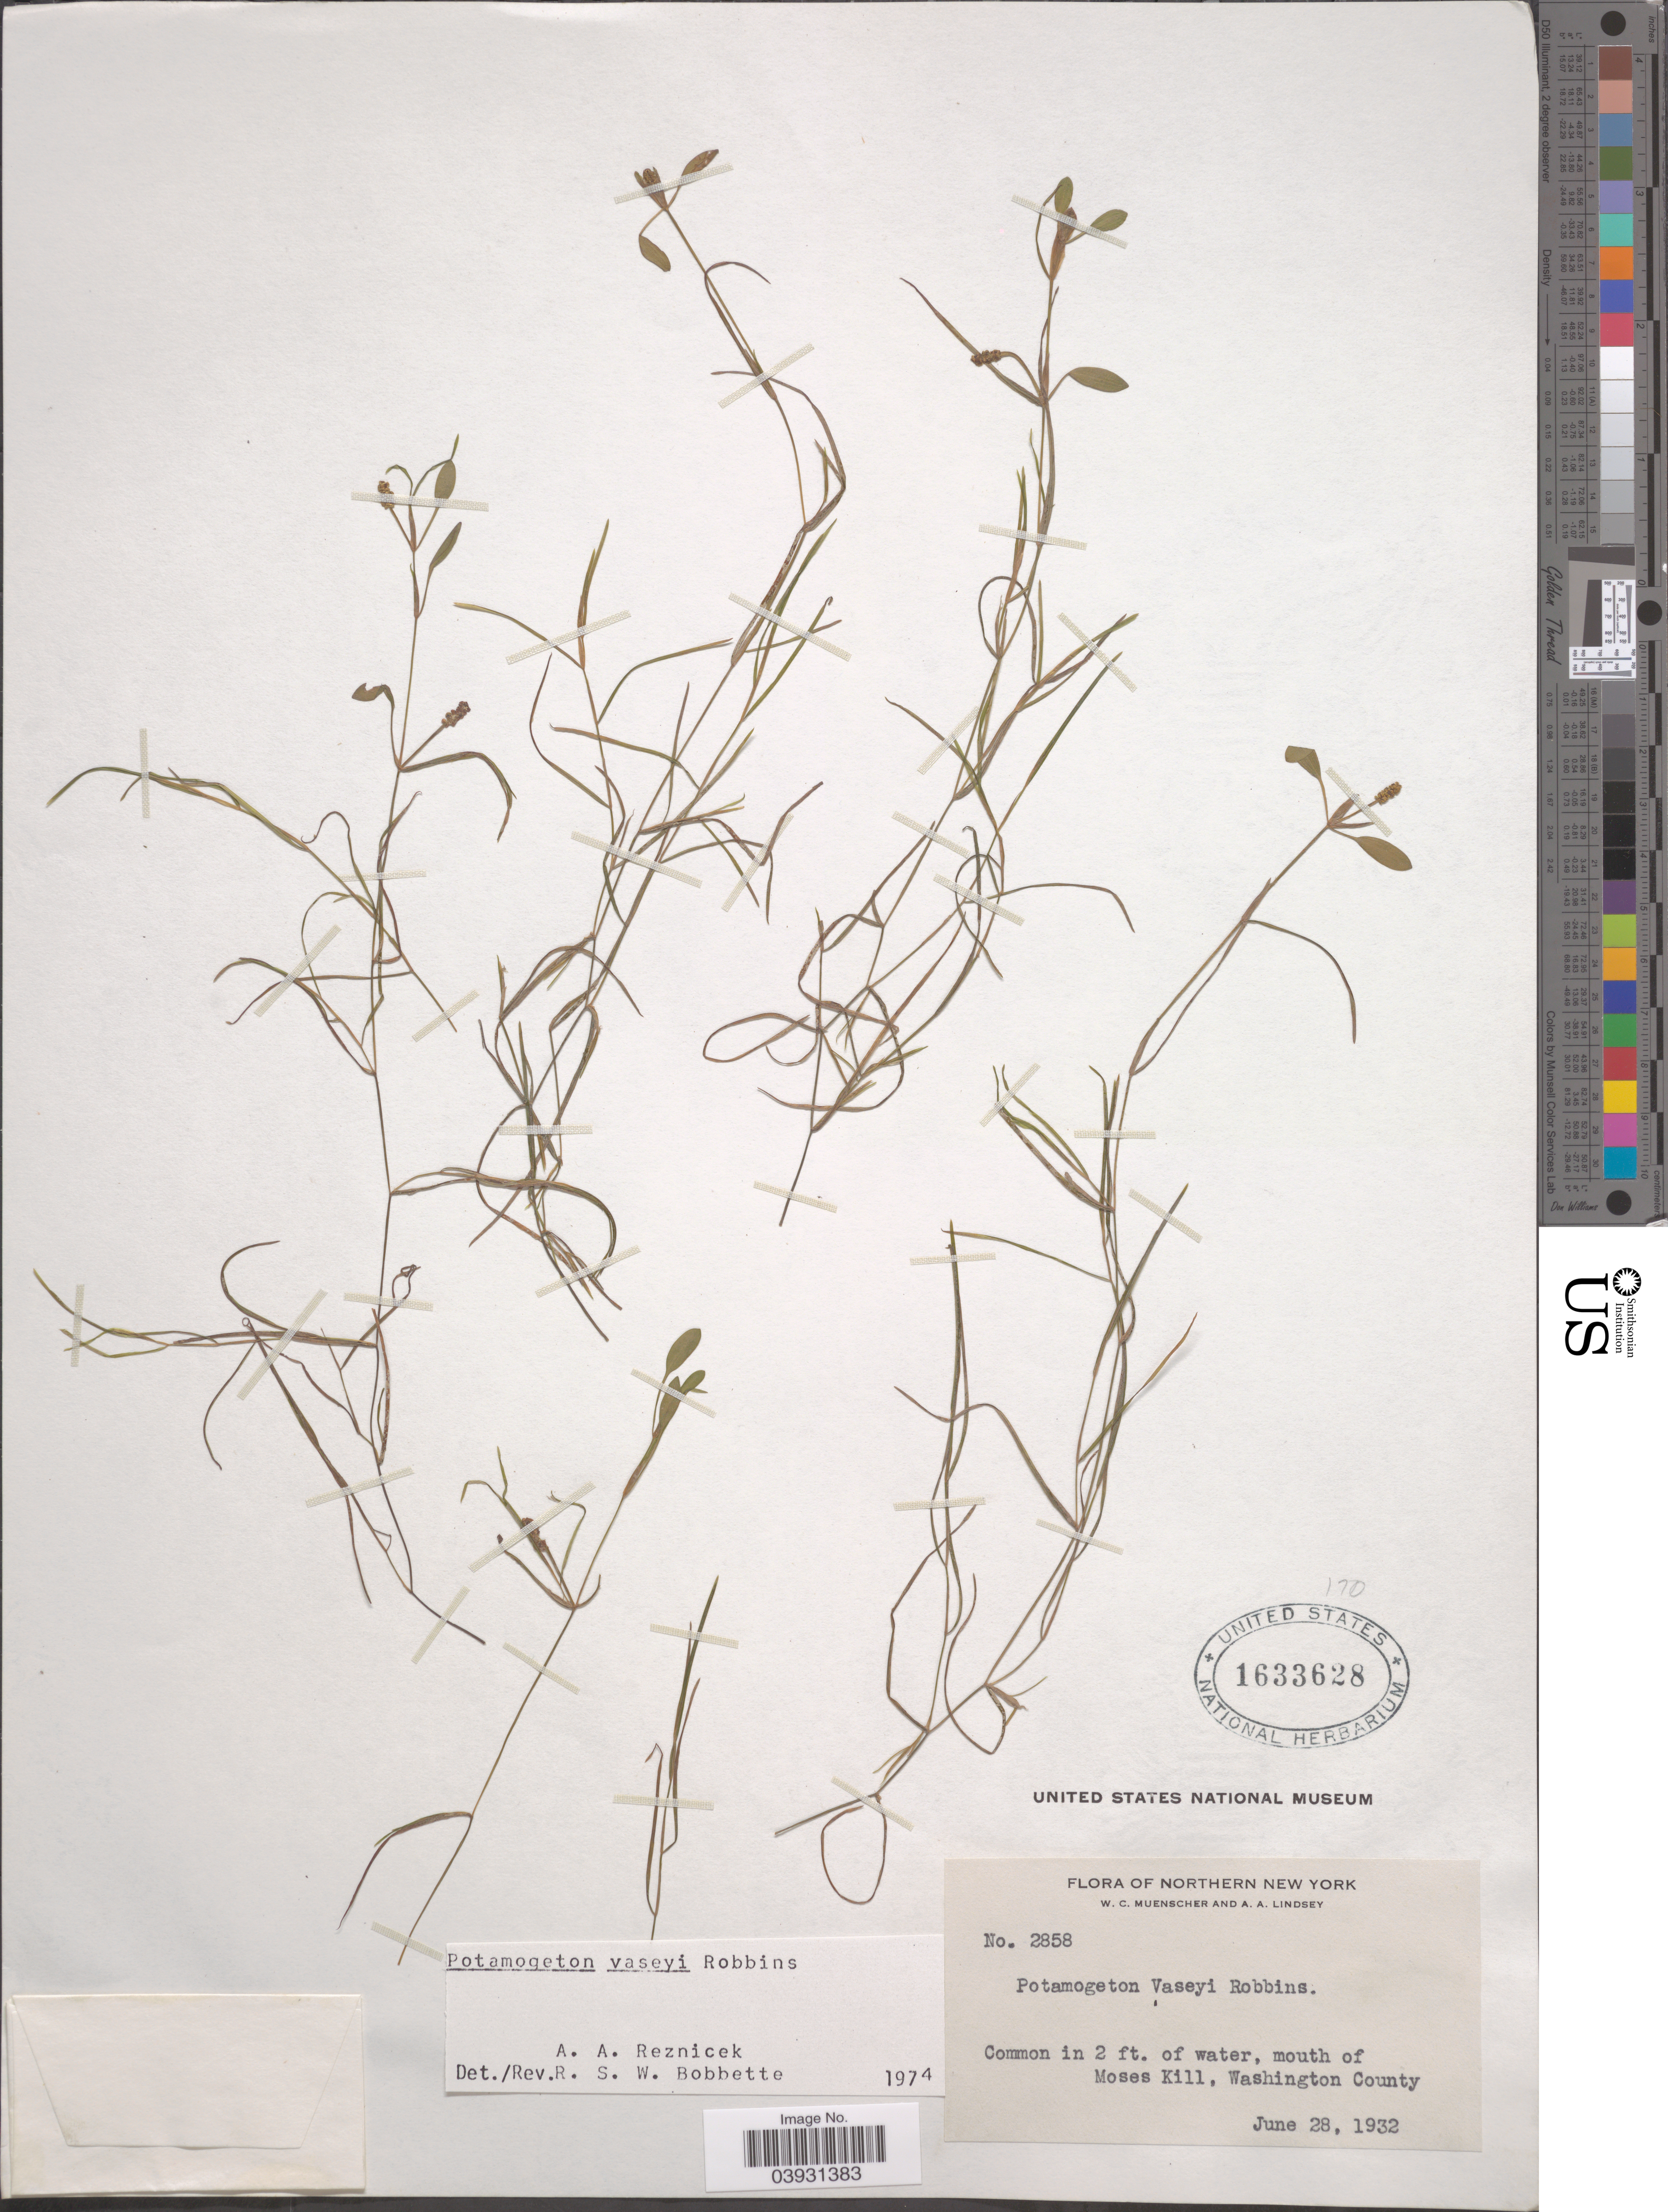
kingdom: Plantae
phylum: Tracheophyta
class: Liliopsida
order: Alismatales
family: Potamogetonaceae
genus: Potamogeton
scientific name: Potamogeton vaseyi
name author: J.W. Robbins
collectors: W. Muenscher & A. Lindsey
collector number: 2858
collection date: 1932-06-28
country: United States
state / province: New York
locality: Northern New York. Mouth of Moses Hill, Washington County.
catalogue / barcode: US 1633628